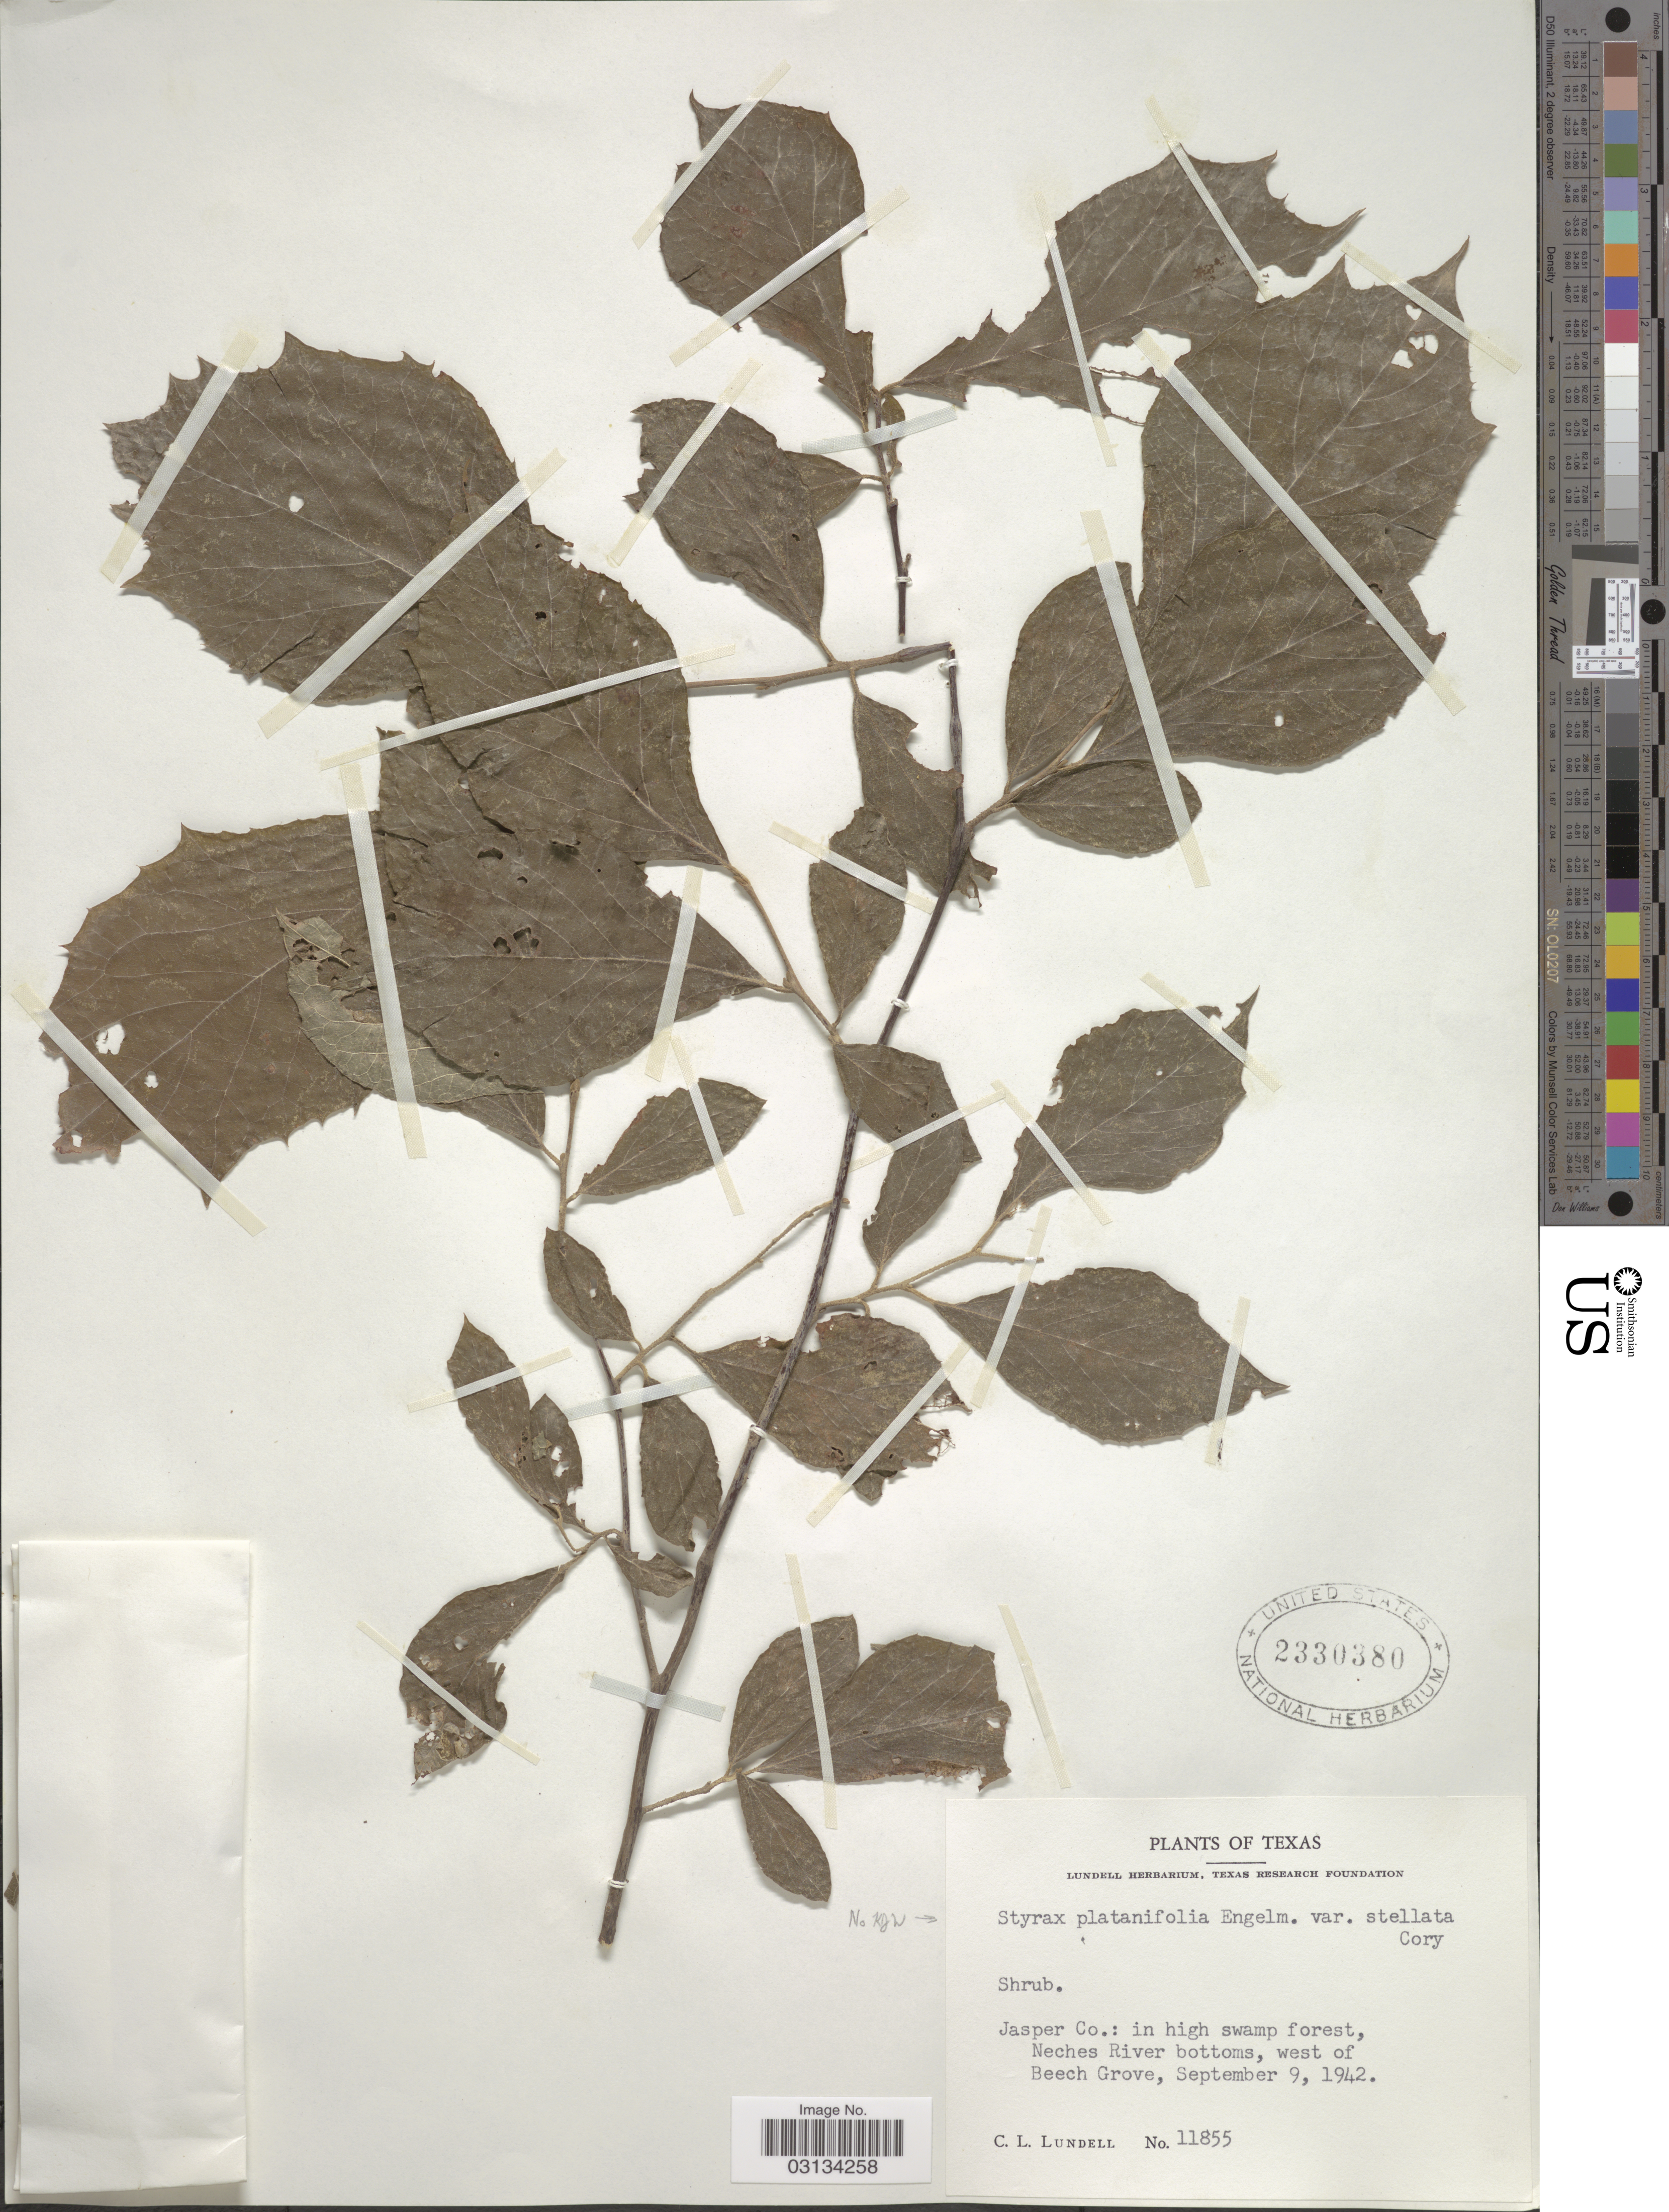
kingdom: Plantae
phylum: Tracheophyta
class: Magnoliopsida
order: Ericales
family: Styracaceae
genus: Styrax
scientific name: Styrax pulverulentus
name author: Michx.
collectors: C. L. Lundell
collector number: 11855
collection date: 1942-09-09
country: United States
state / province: Texas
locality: Jasper Co.: in high swamp forest, Neches River bottoms, west of Beech Grove.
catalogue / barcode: US 2330380